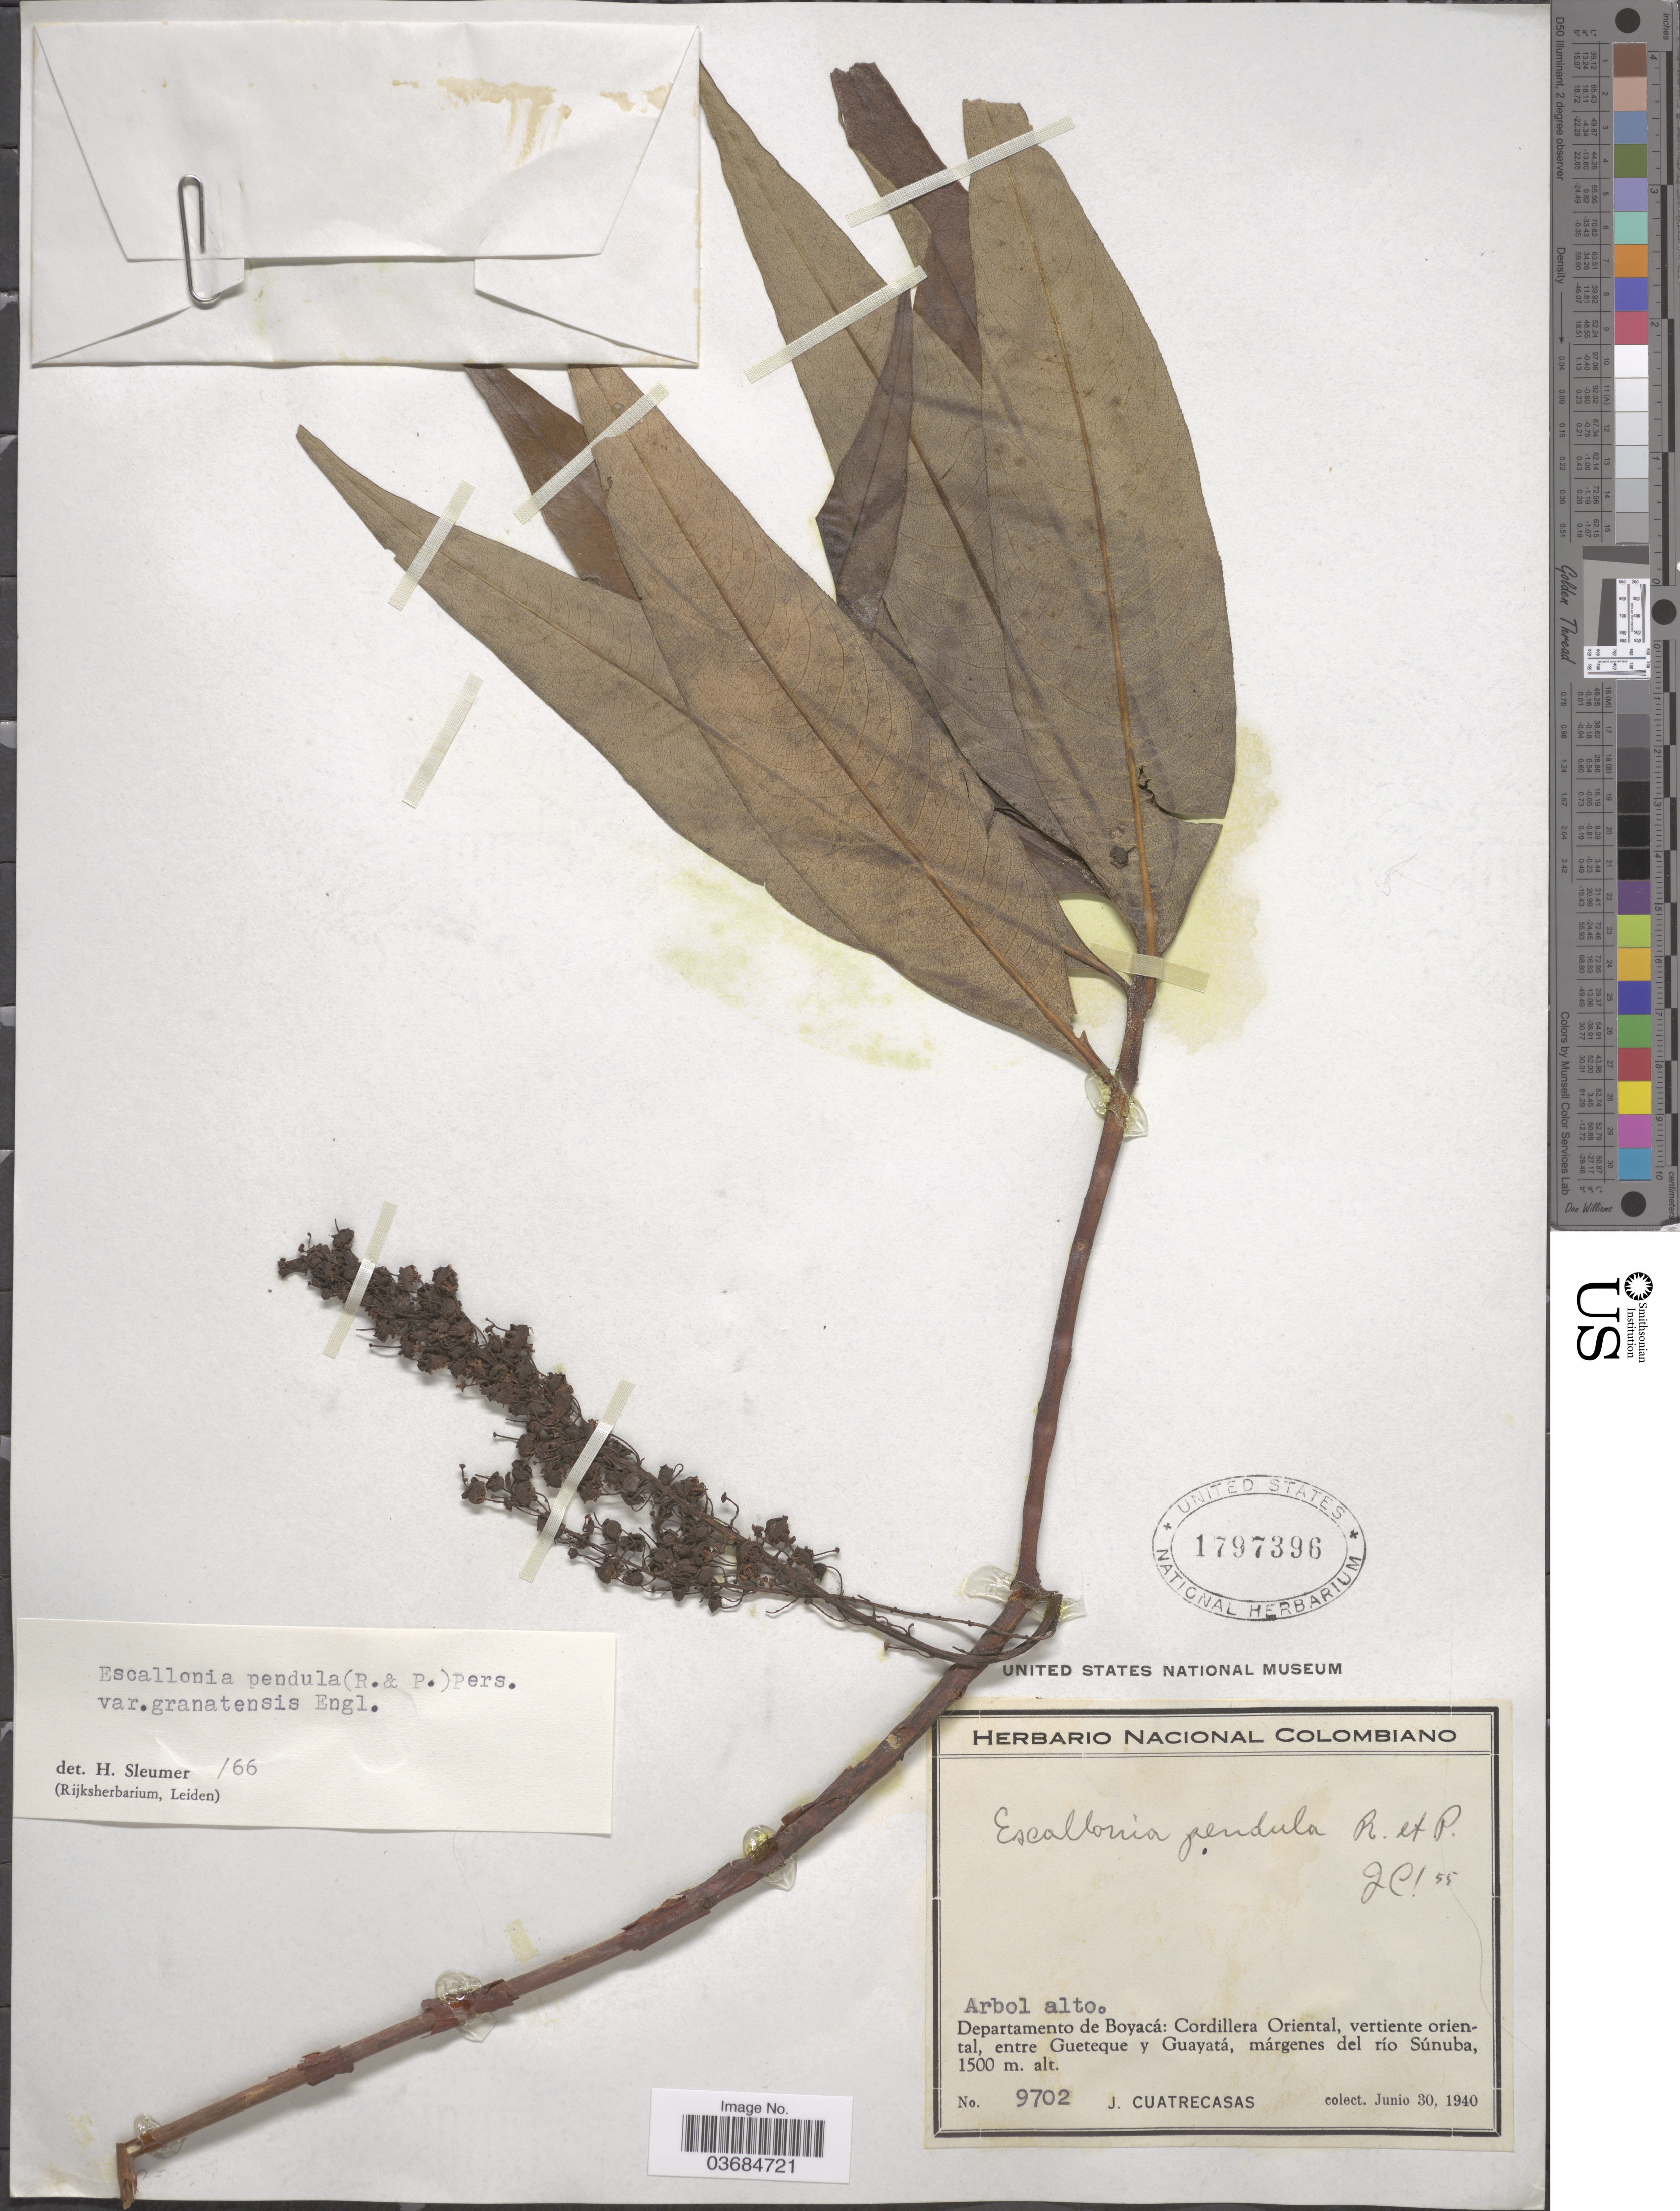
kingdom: Plantae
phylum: Tracheophyta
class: Magnoliopsida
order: Escalloniales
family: Escalloniaceae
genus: Escallonia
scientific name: Escallonia pendula var. granatensis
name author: Engl.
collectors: J. Cuatrecasas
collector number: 9702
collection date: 1940-06-30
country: Colombia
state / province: Boyacá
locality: Departamento de Boyacá: Cordillera Oriental, vertiente oriental, entre Gueteque y Guayatá, márgenes del río Súnuba.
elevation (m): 1500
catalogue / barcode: US 1797396